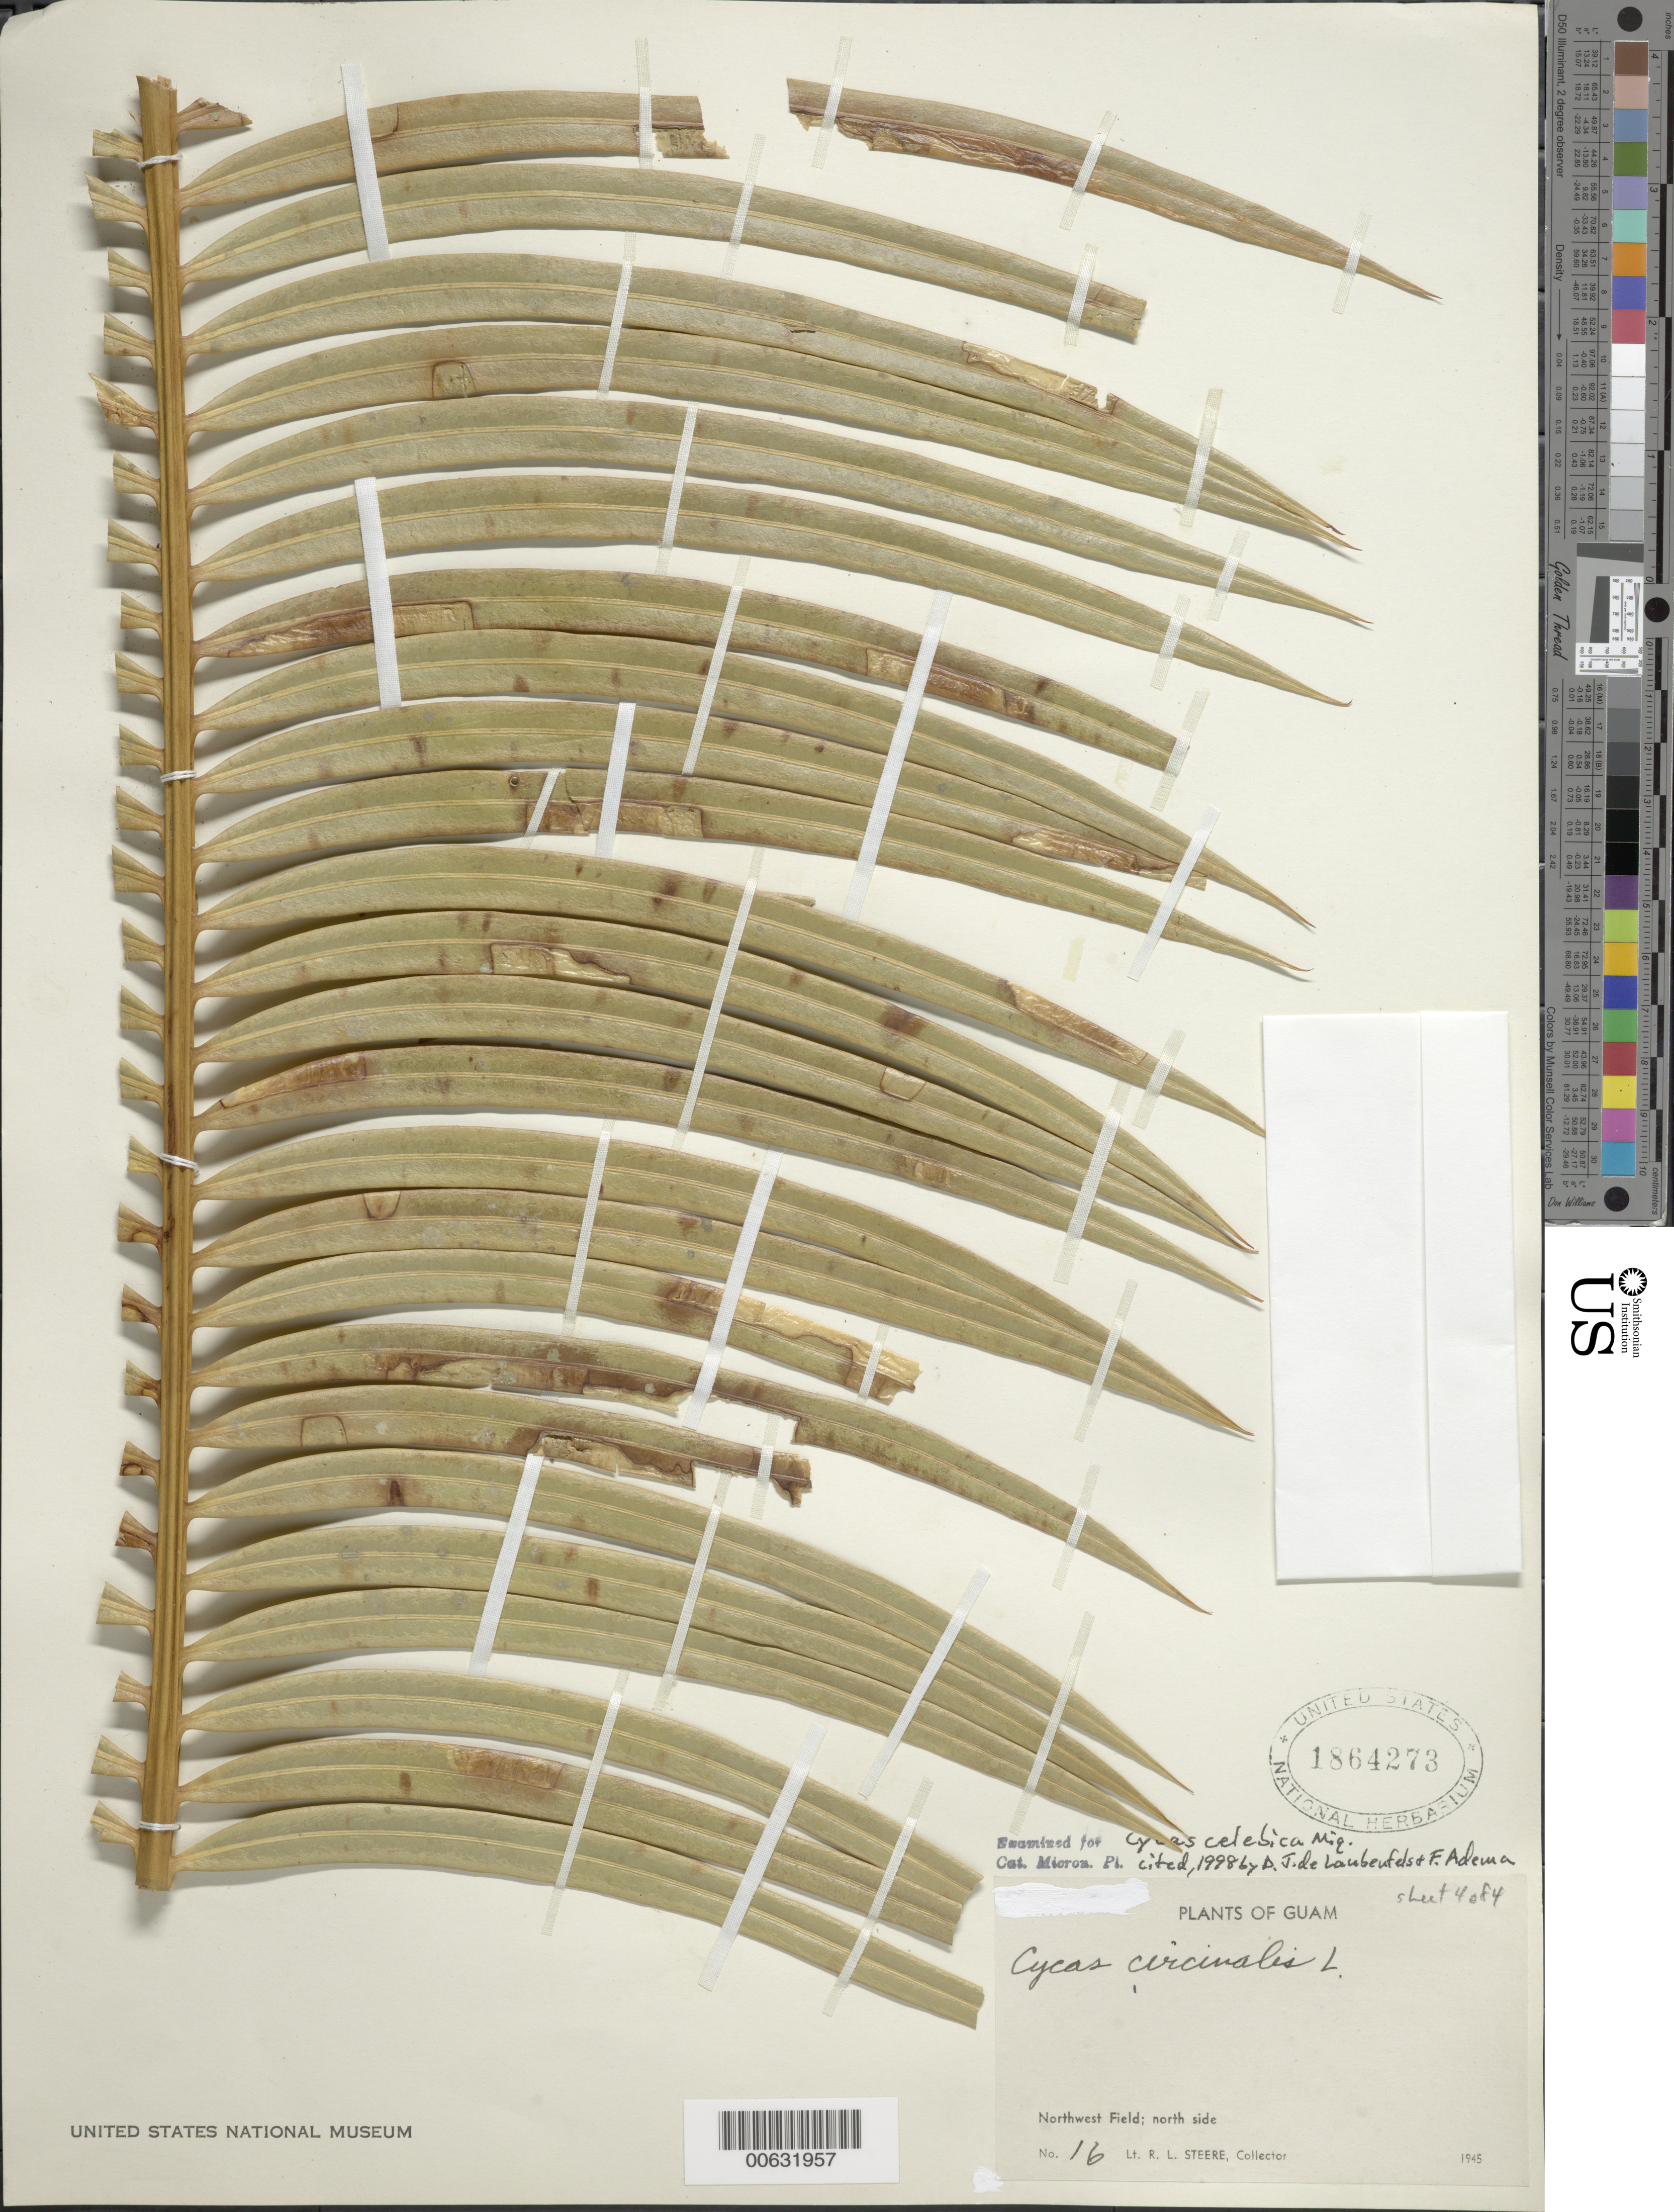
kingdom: Plantae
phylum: Tracheophyta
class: Cycadopsida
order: Cycadales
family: Cycadaceae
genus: Cycas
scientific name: Cycas celebica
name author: Miq.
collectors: R. L. Steere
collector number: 16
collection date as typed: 16 Sep 1945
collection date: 1945-09-16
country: Guam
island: Guam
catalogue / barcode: US 1864273